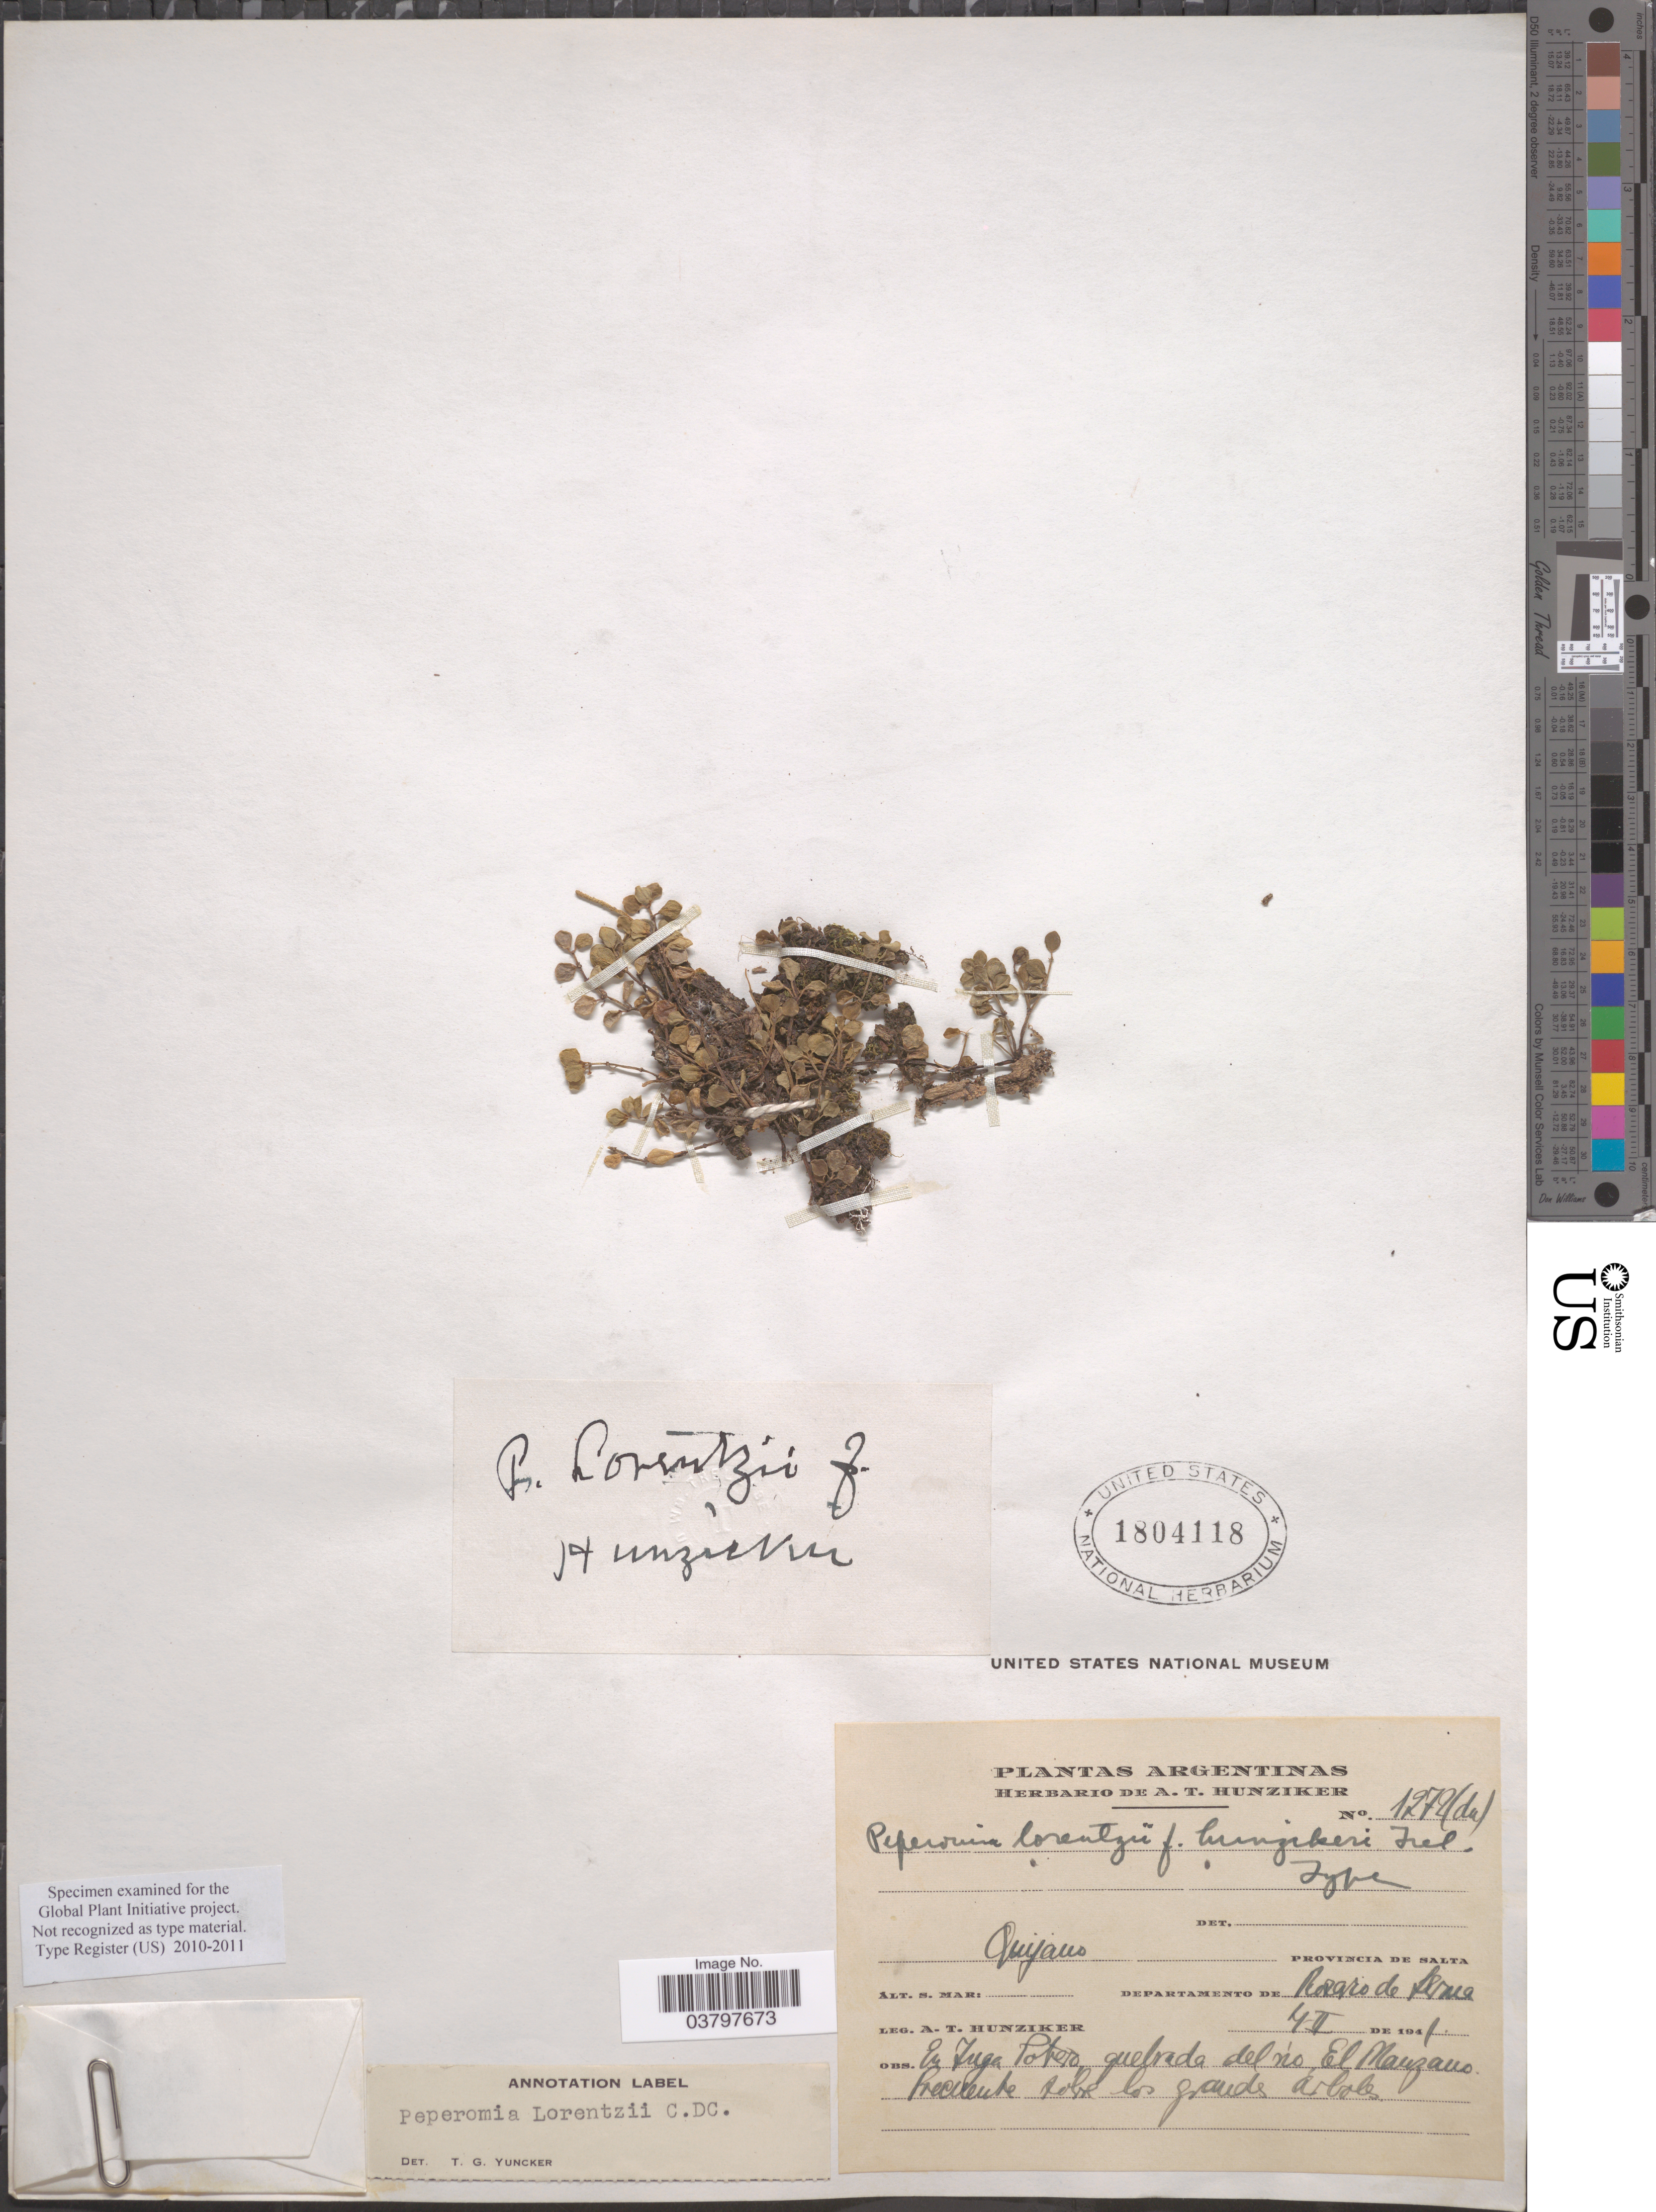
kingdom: Plantae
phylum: Tracheophyta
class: Magnoliopsida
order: Piperales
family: Piperaceae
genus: Peperomia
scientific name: Peperomia lorentzii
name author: C. DC.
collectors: A. T. Hunziker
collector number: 1272(da)*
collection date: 1941-02-04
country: Argentina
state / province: Salta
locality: Quijaus [interpreted]. Departamento de Rosario de Lerma. En fuga [interpreted] Potrero quebrada del río El Manzano.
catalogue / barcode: US 1804118